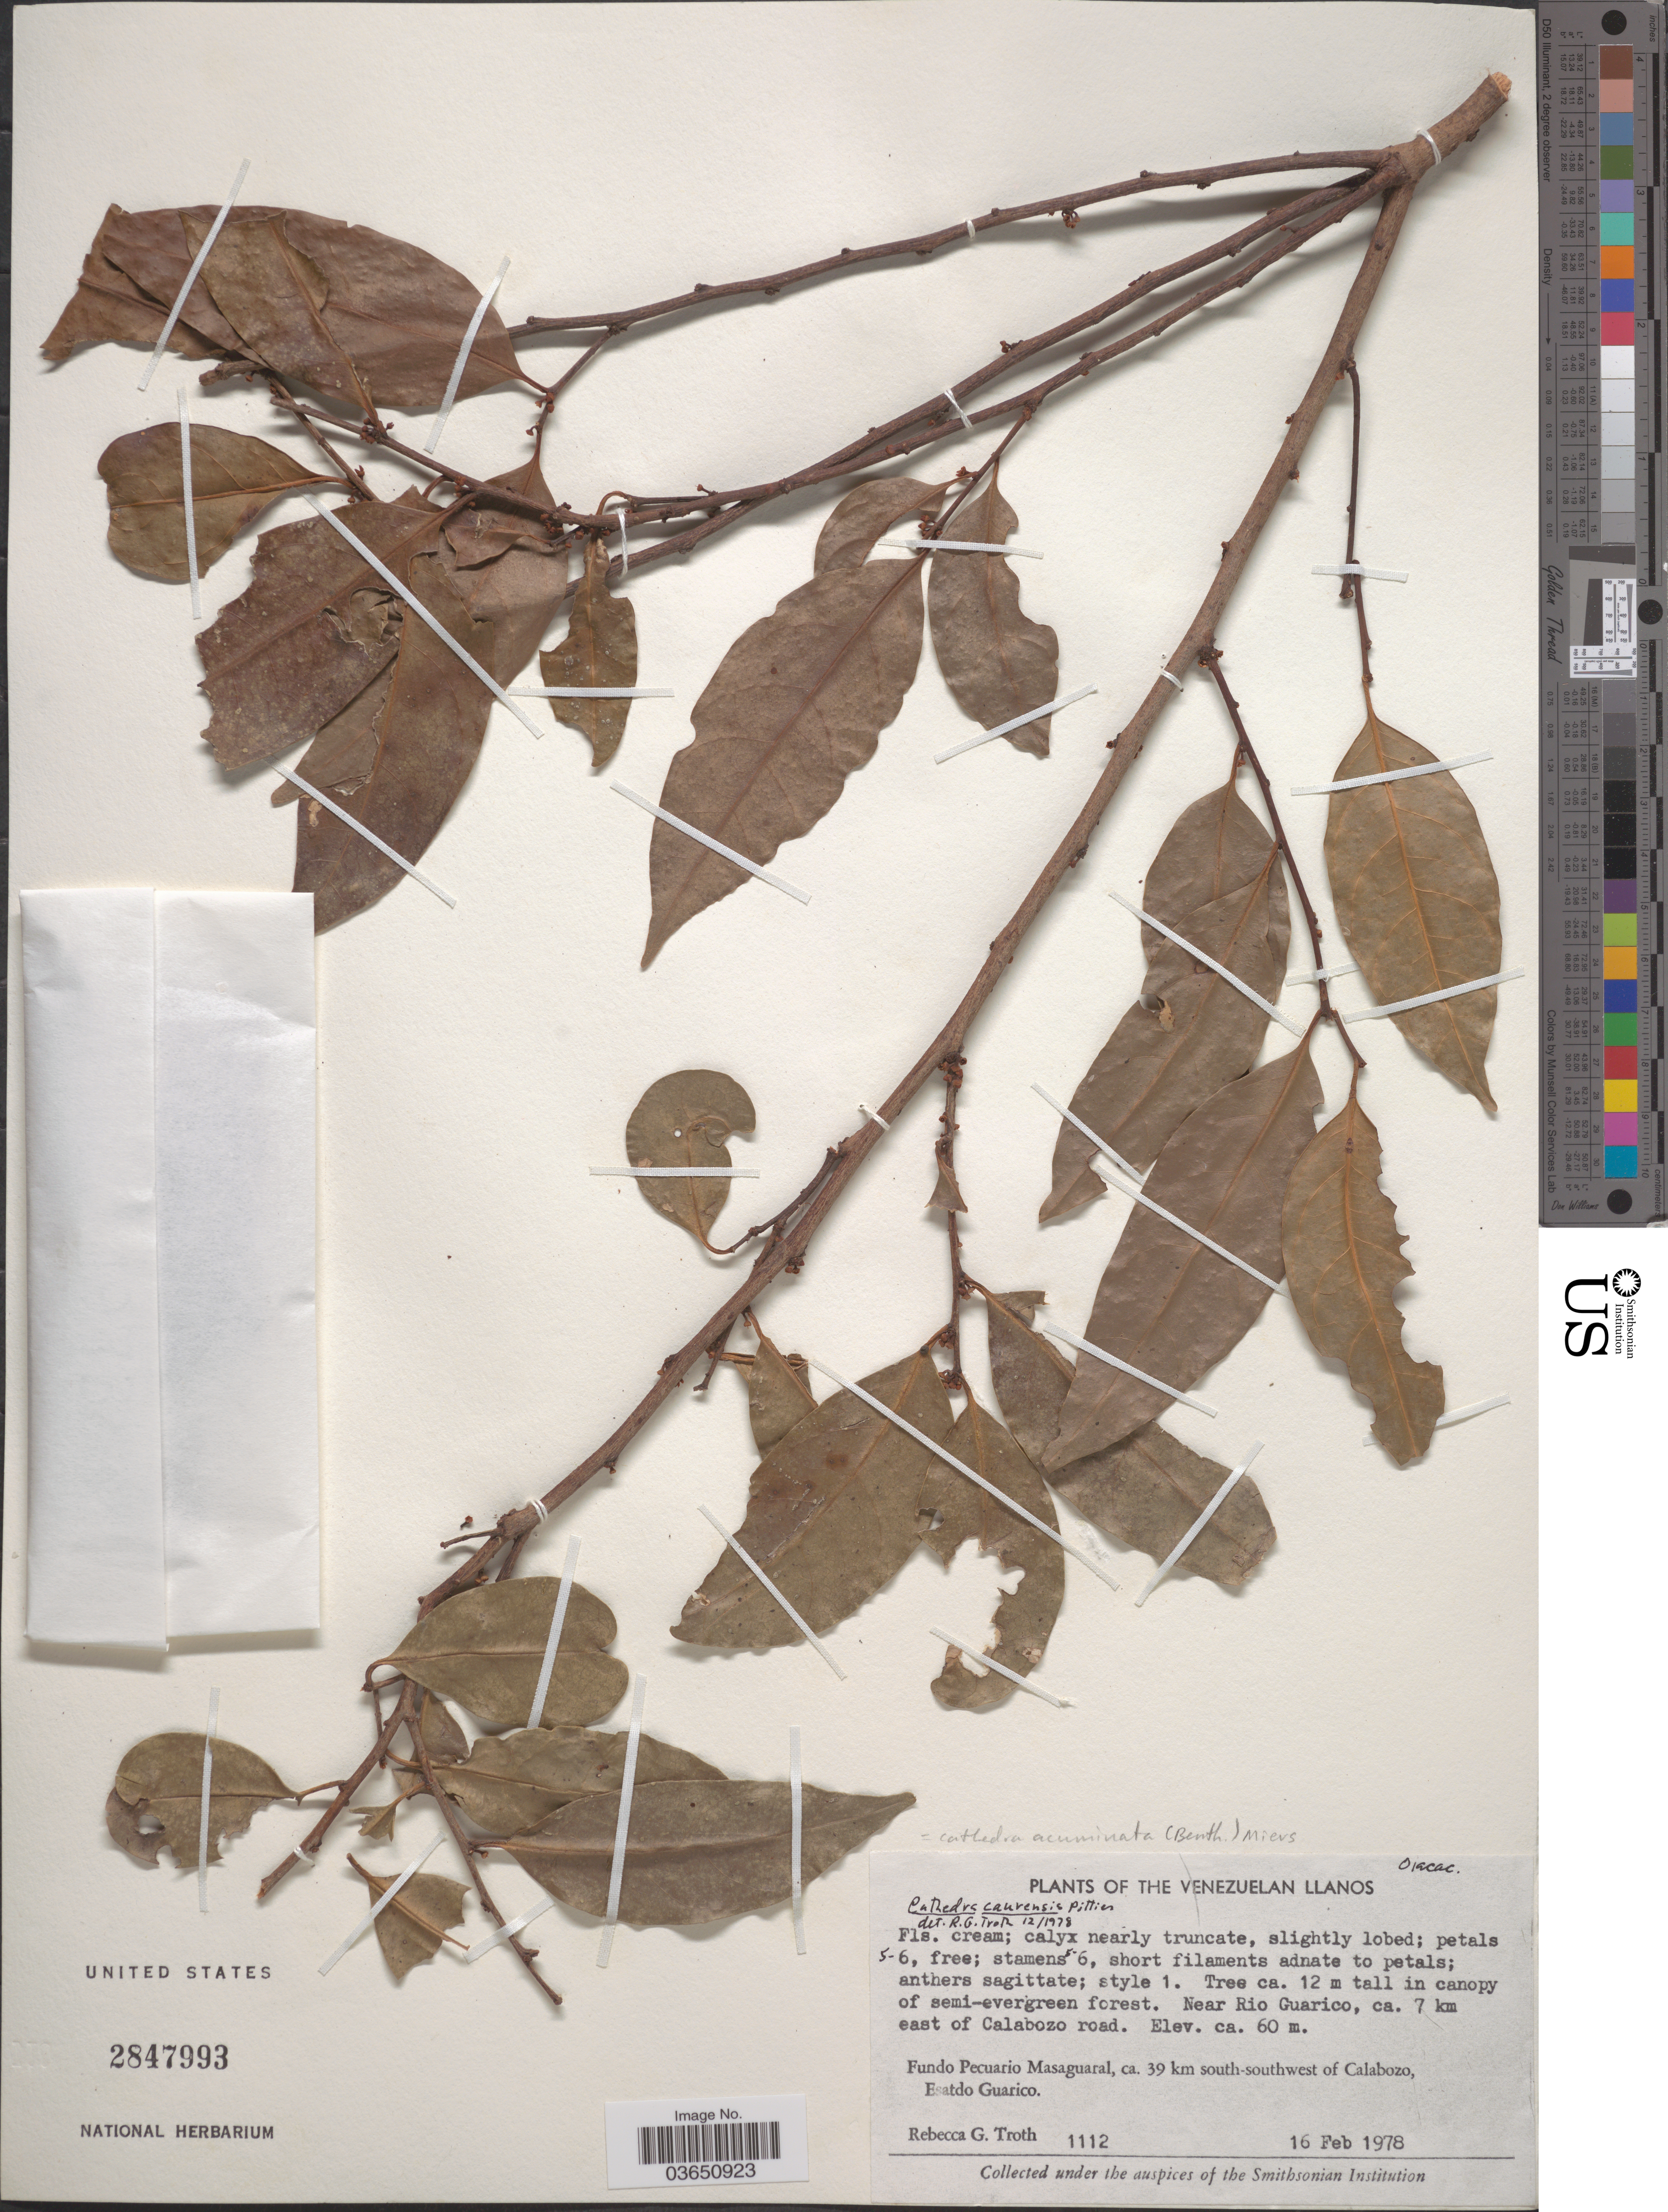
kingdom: Plantae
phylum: Tracheophyta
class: Magnoliopsida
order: Santalales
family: Aptandraceae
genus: Cathedra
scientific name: Cathedra acuminata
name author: (Benth.) Miers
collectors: R. Troth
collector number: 1112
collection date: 1978-02-16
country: Venezuela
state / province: Guárico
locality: Venezuelan Llanos. Near Rio Guarico, ca. 7 km east of Calabozo road. Fundo Pecuario Masaguaral, ca. 39 km south-southwest of Calabozo.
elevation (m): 60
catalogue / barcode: US 2847993